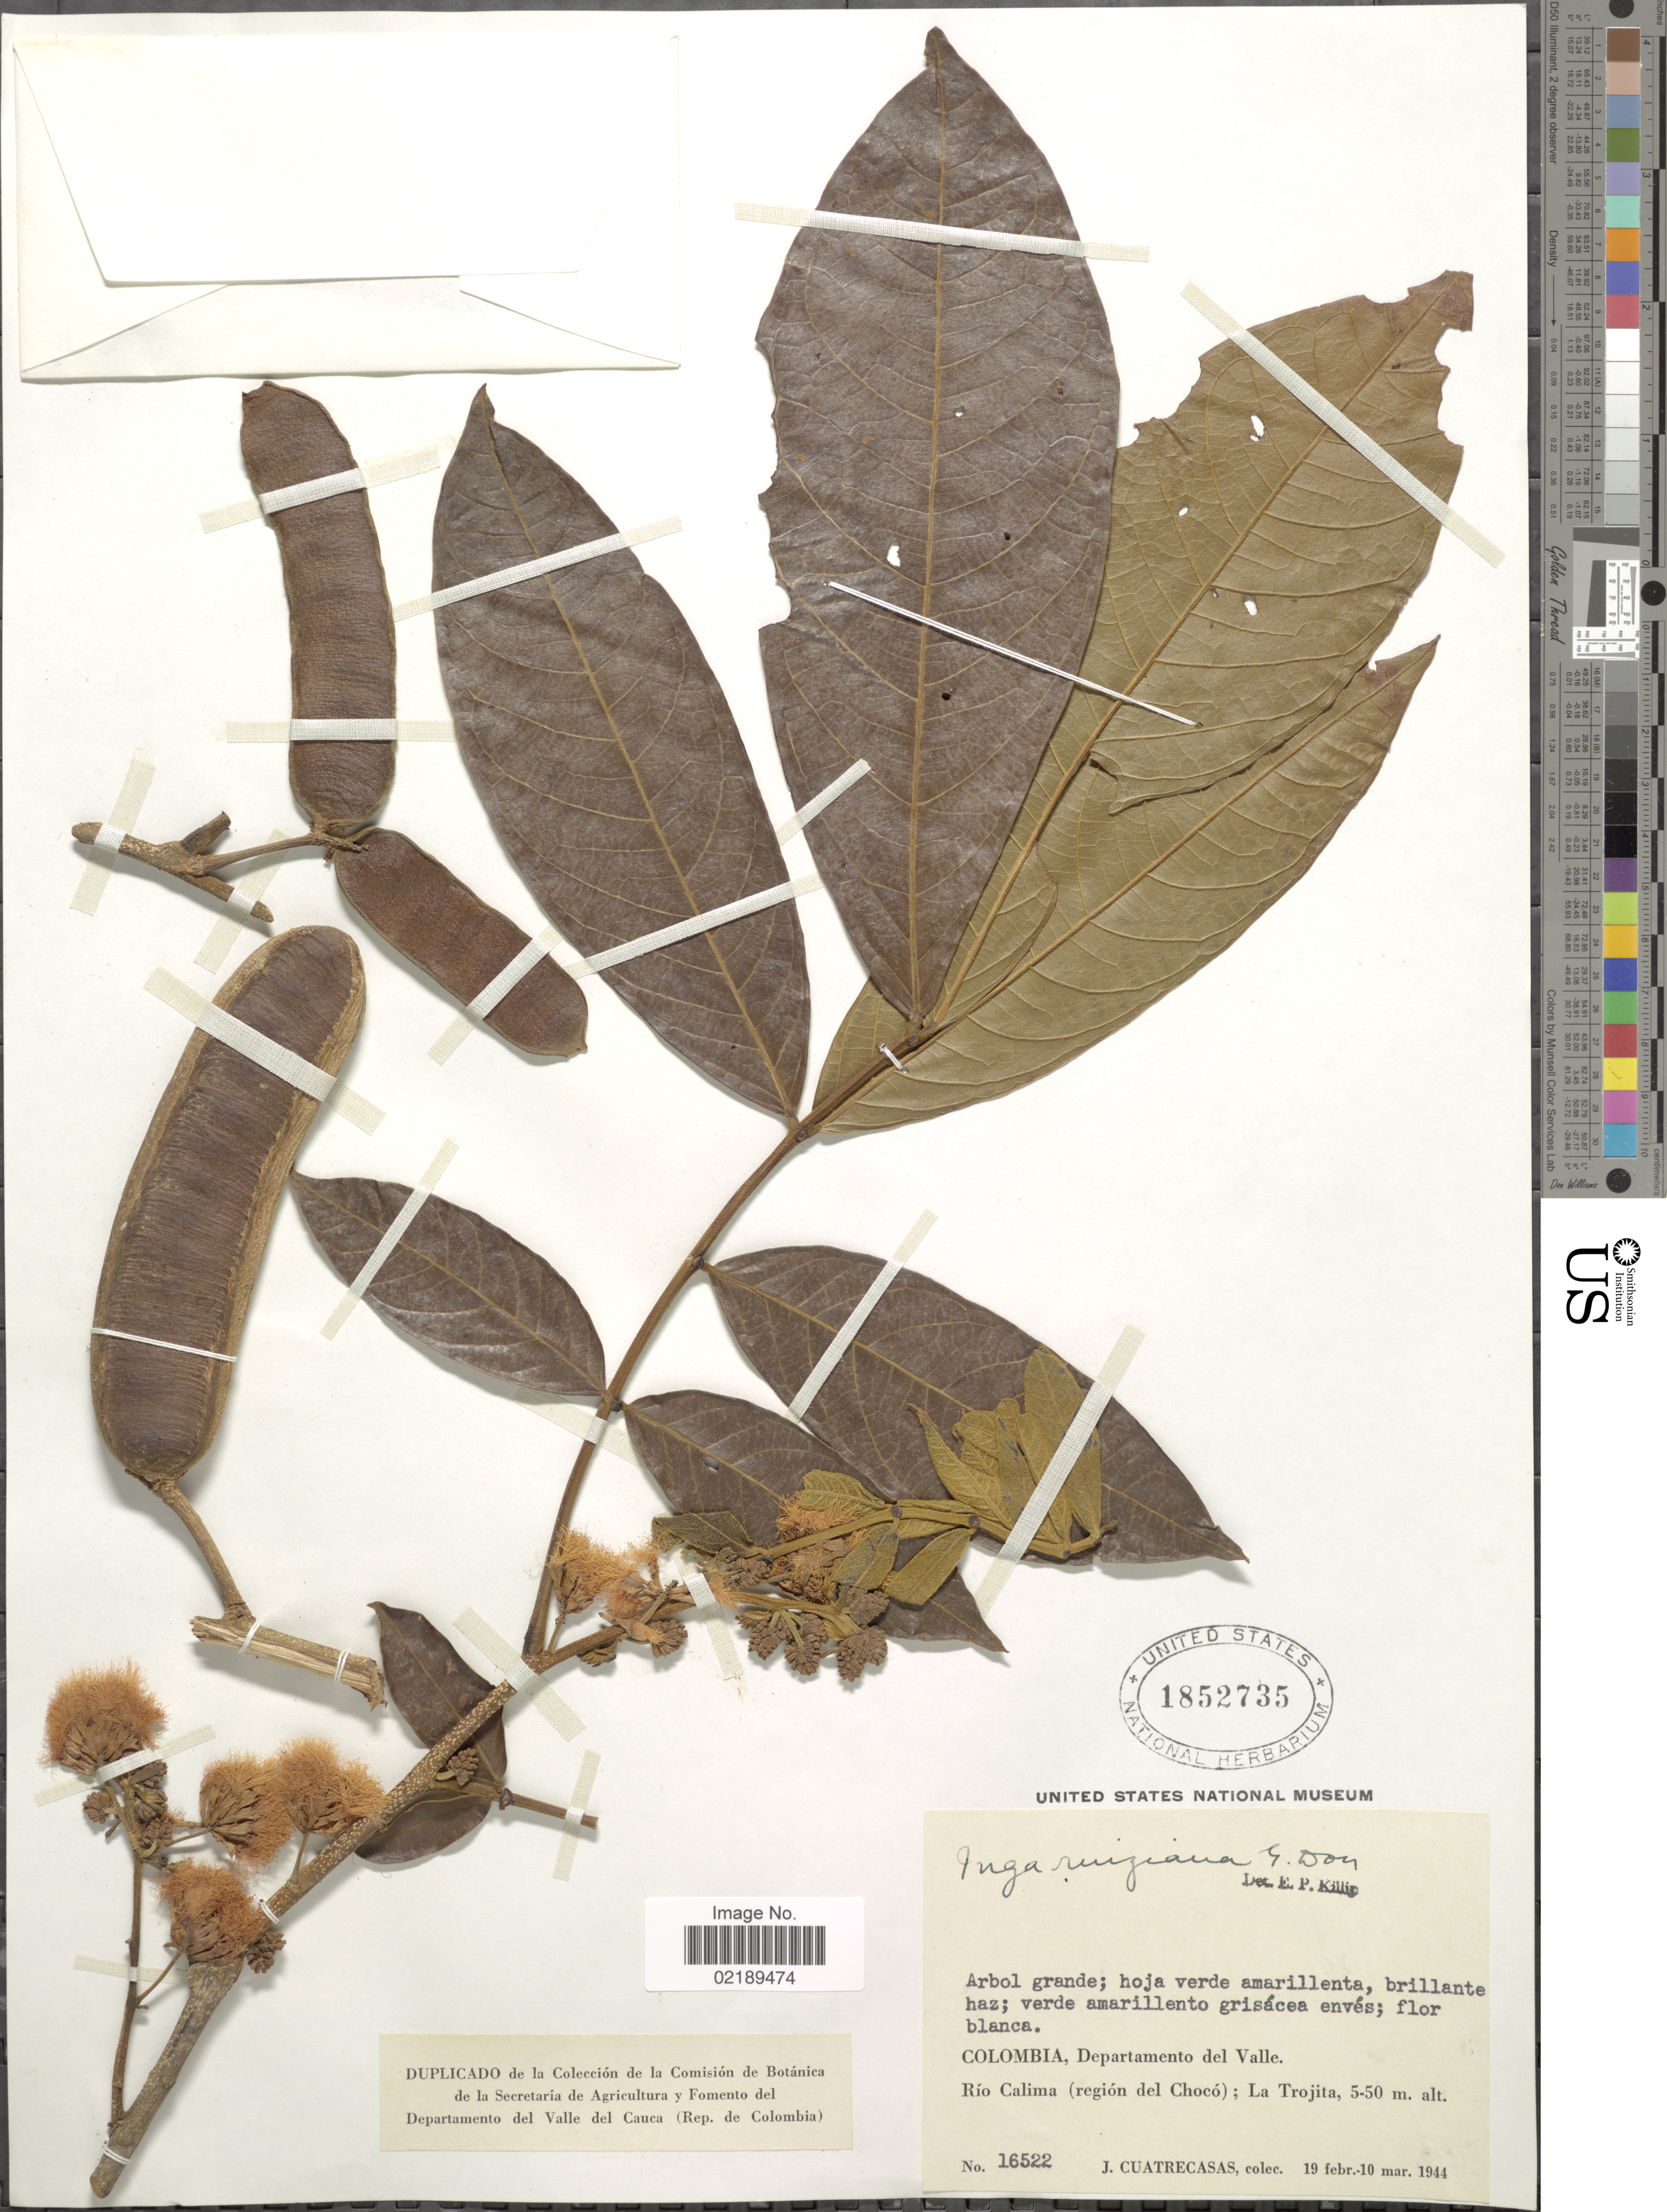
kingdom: Plantae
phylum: Tracheophyta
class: Magnoliopsida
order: Fabales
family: Fabaceae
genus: Inga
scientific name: Inga ruiziana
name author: G. Don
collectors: J. Cuatrecasas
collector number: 16522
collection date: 1944-02-19/1944-03-10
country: Colombia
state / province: Valle del Cauca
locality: Valle, Rio Calima (region del Choco); La Trojita.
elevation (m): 5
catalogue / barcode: US 1852735